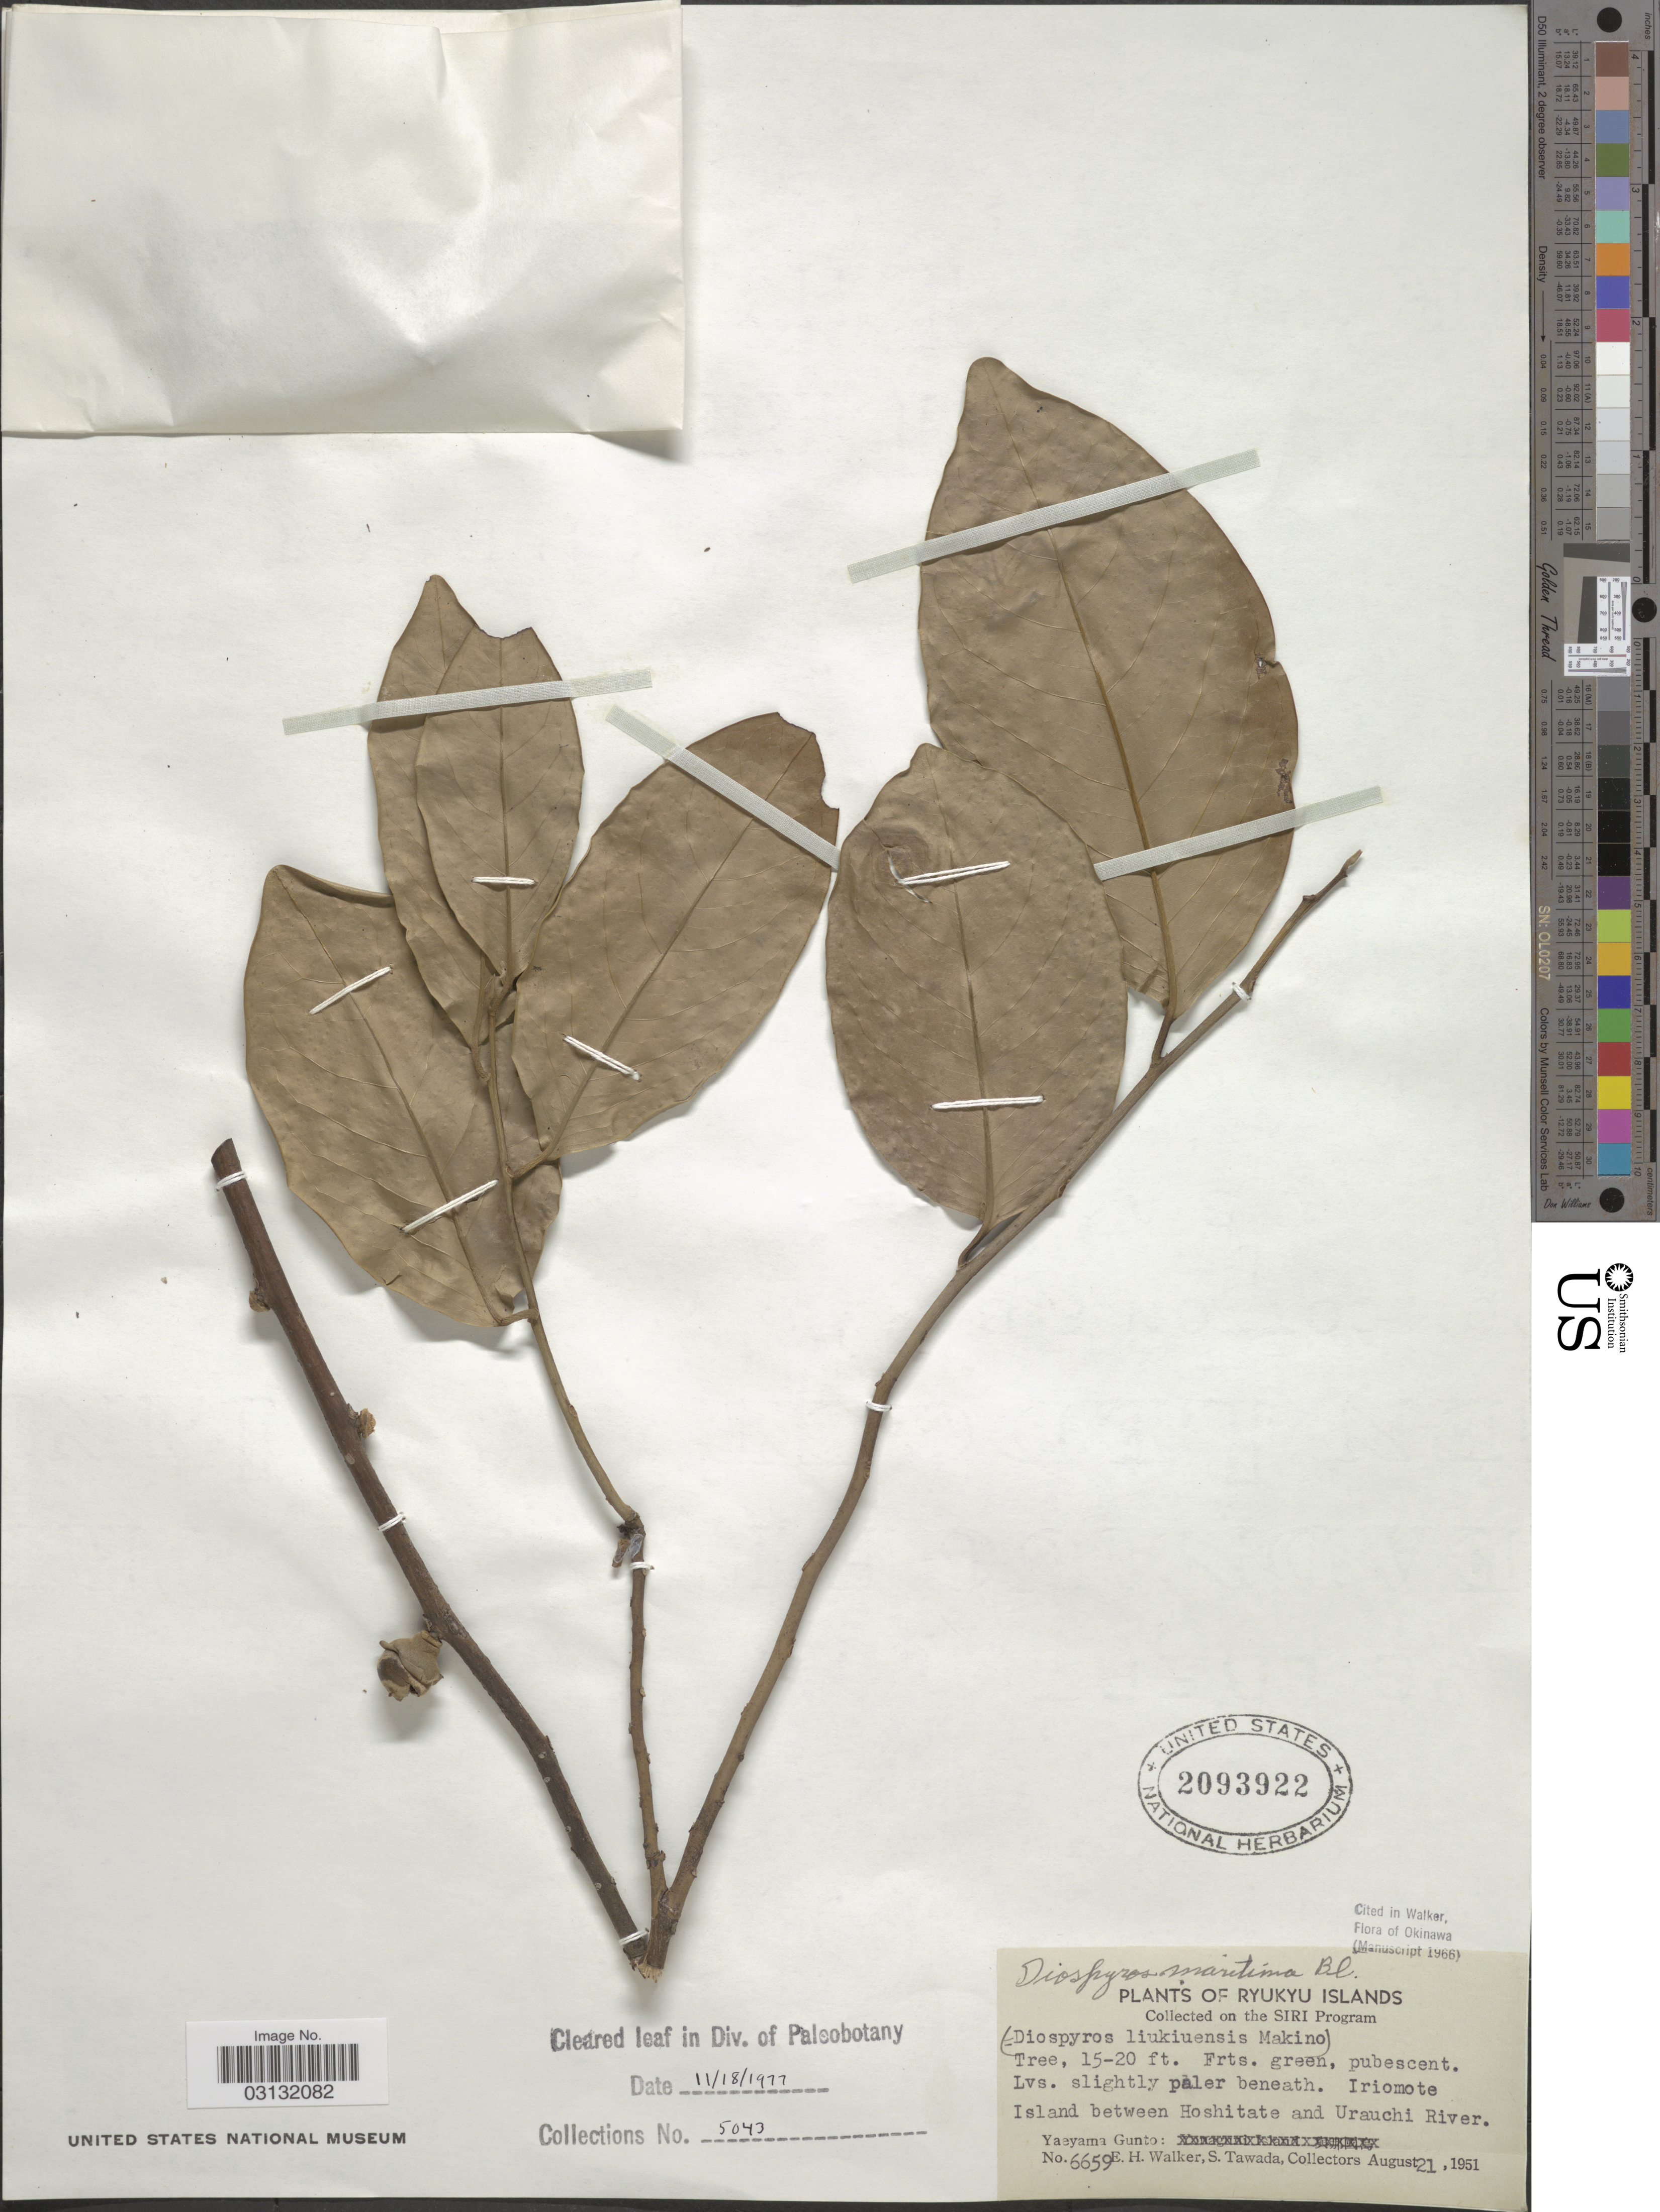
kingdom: Plantae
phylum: Tracheophyta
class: Magnoliopsida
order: Ericales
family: Ebenaceae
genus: Diospyros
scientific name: Diospyros maritima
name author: Blume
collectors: E. H. Walker & S. Tawada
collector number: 6659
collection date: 1951-08-21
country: Japan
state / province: Okinawa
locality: Ryukyu Islands, Iriomote Islands between Hoshitate and Urauchi River, Yaeyama Gunto.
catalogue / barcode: US 2093922